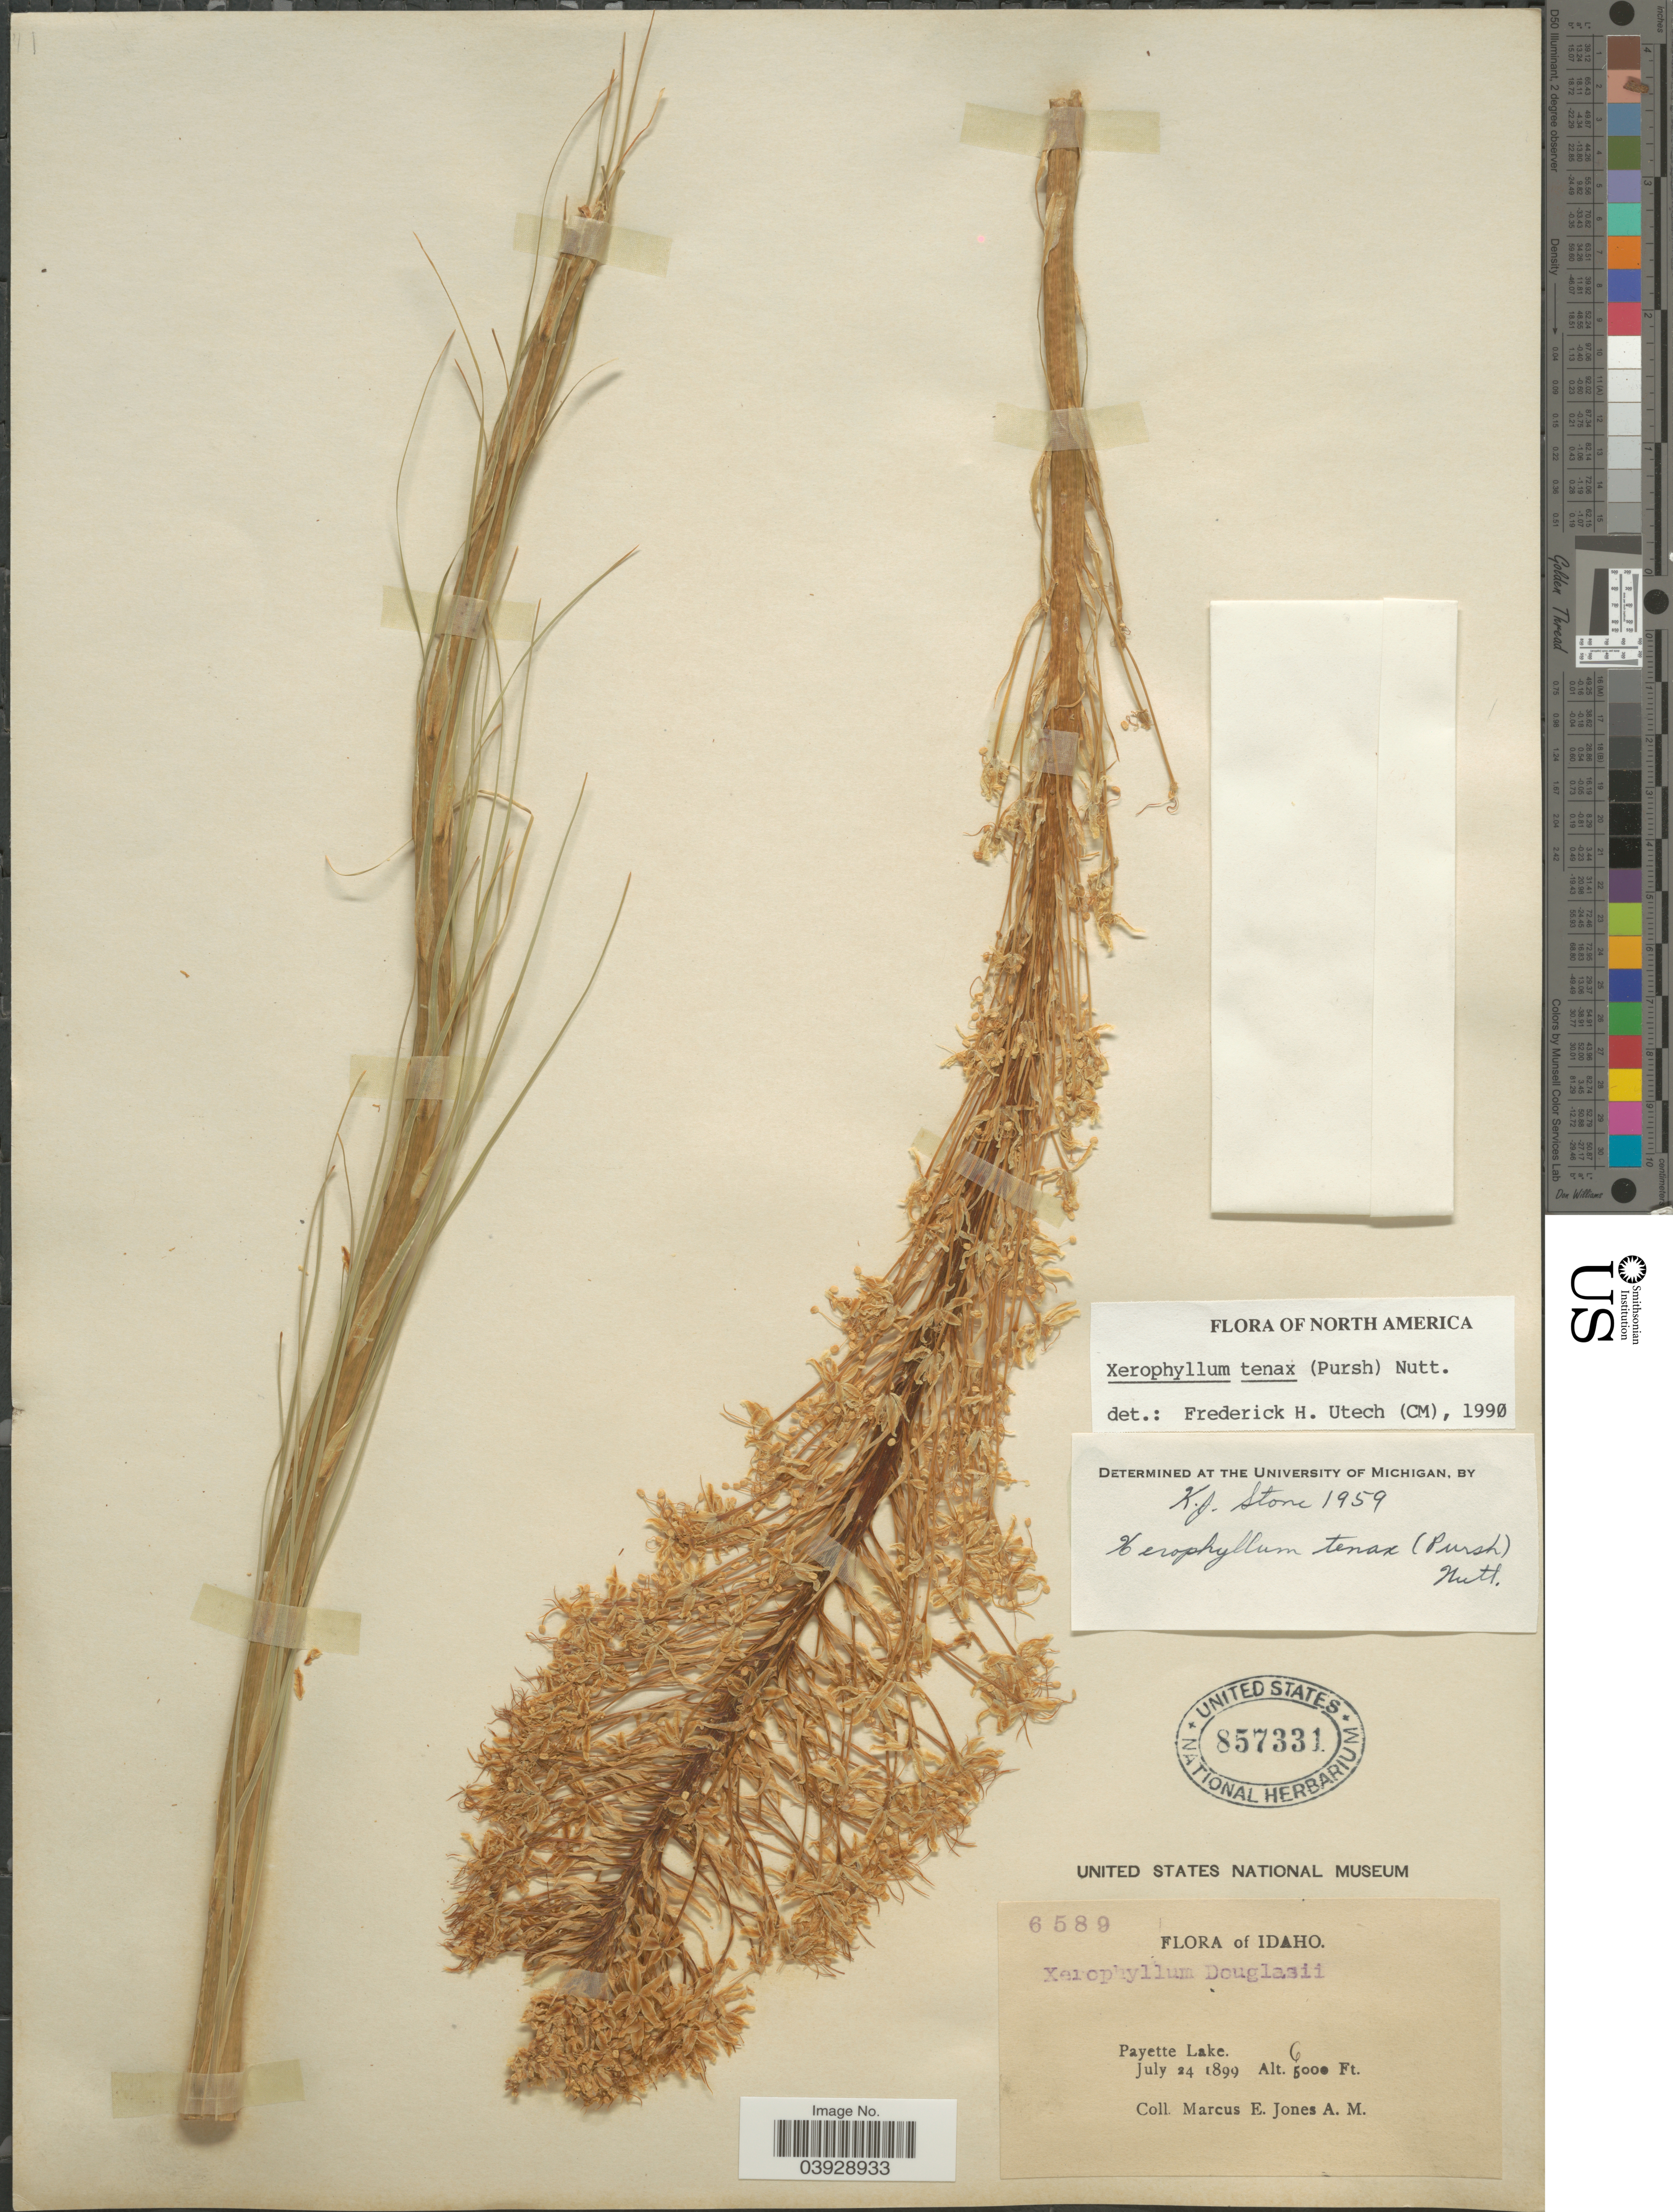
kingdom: Plantae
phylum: Tracheophyta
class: Liliopsida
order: Liliales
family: Melanthiaceae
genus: Xerophyllum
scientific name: Xerophyllum tenax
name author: (Pursh) Nutt.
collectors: M. E. Jones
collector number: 6589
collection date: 1899-07-24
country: United States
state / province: Idaho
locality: Payette Lake.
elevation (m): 1829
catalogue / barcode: US 857331